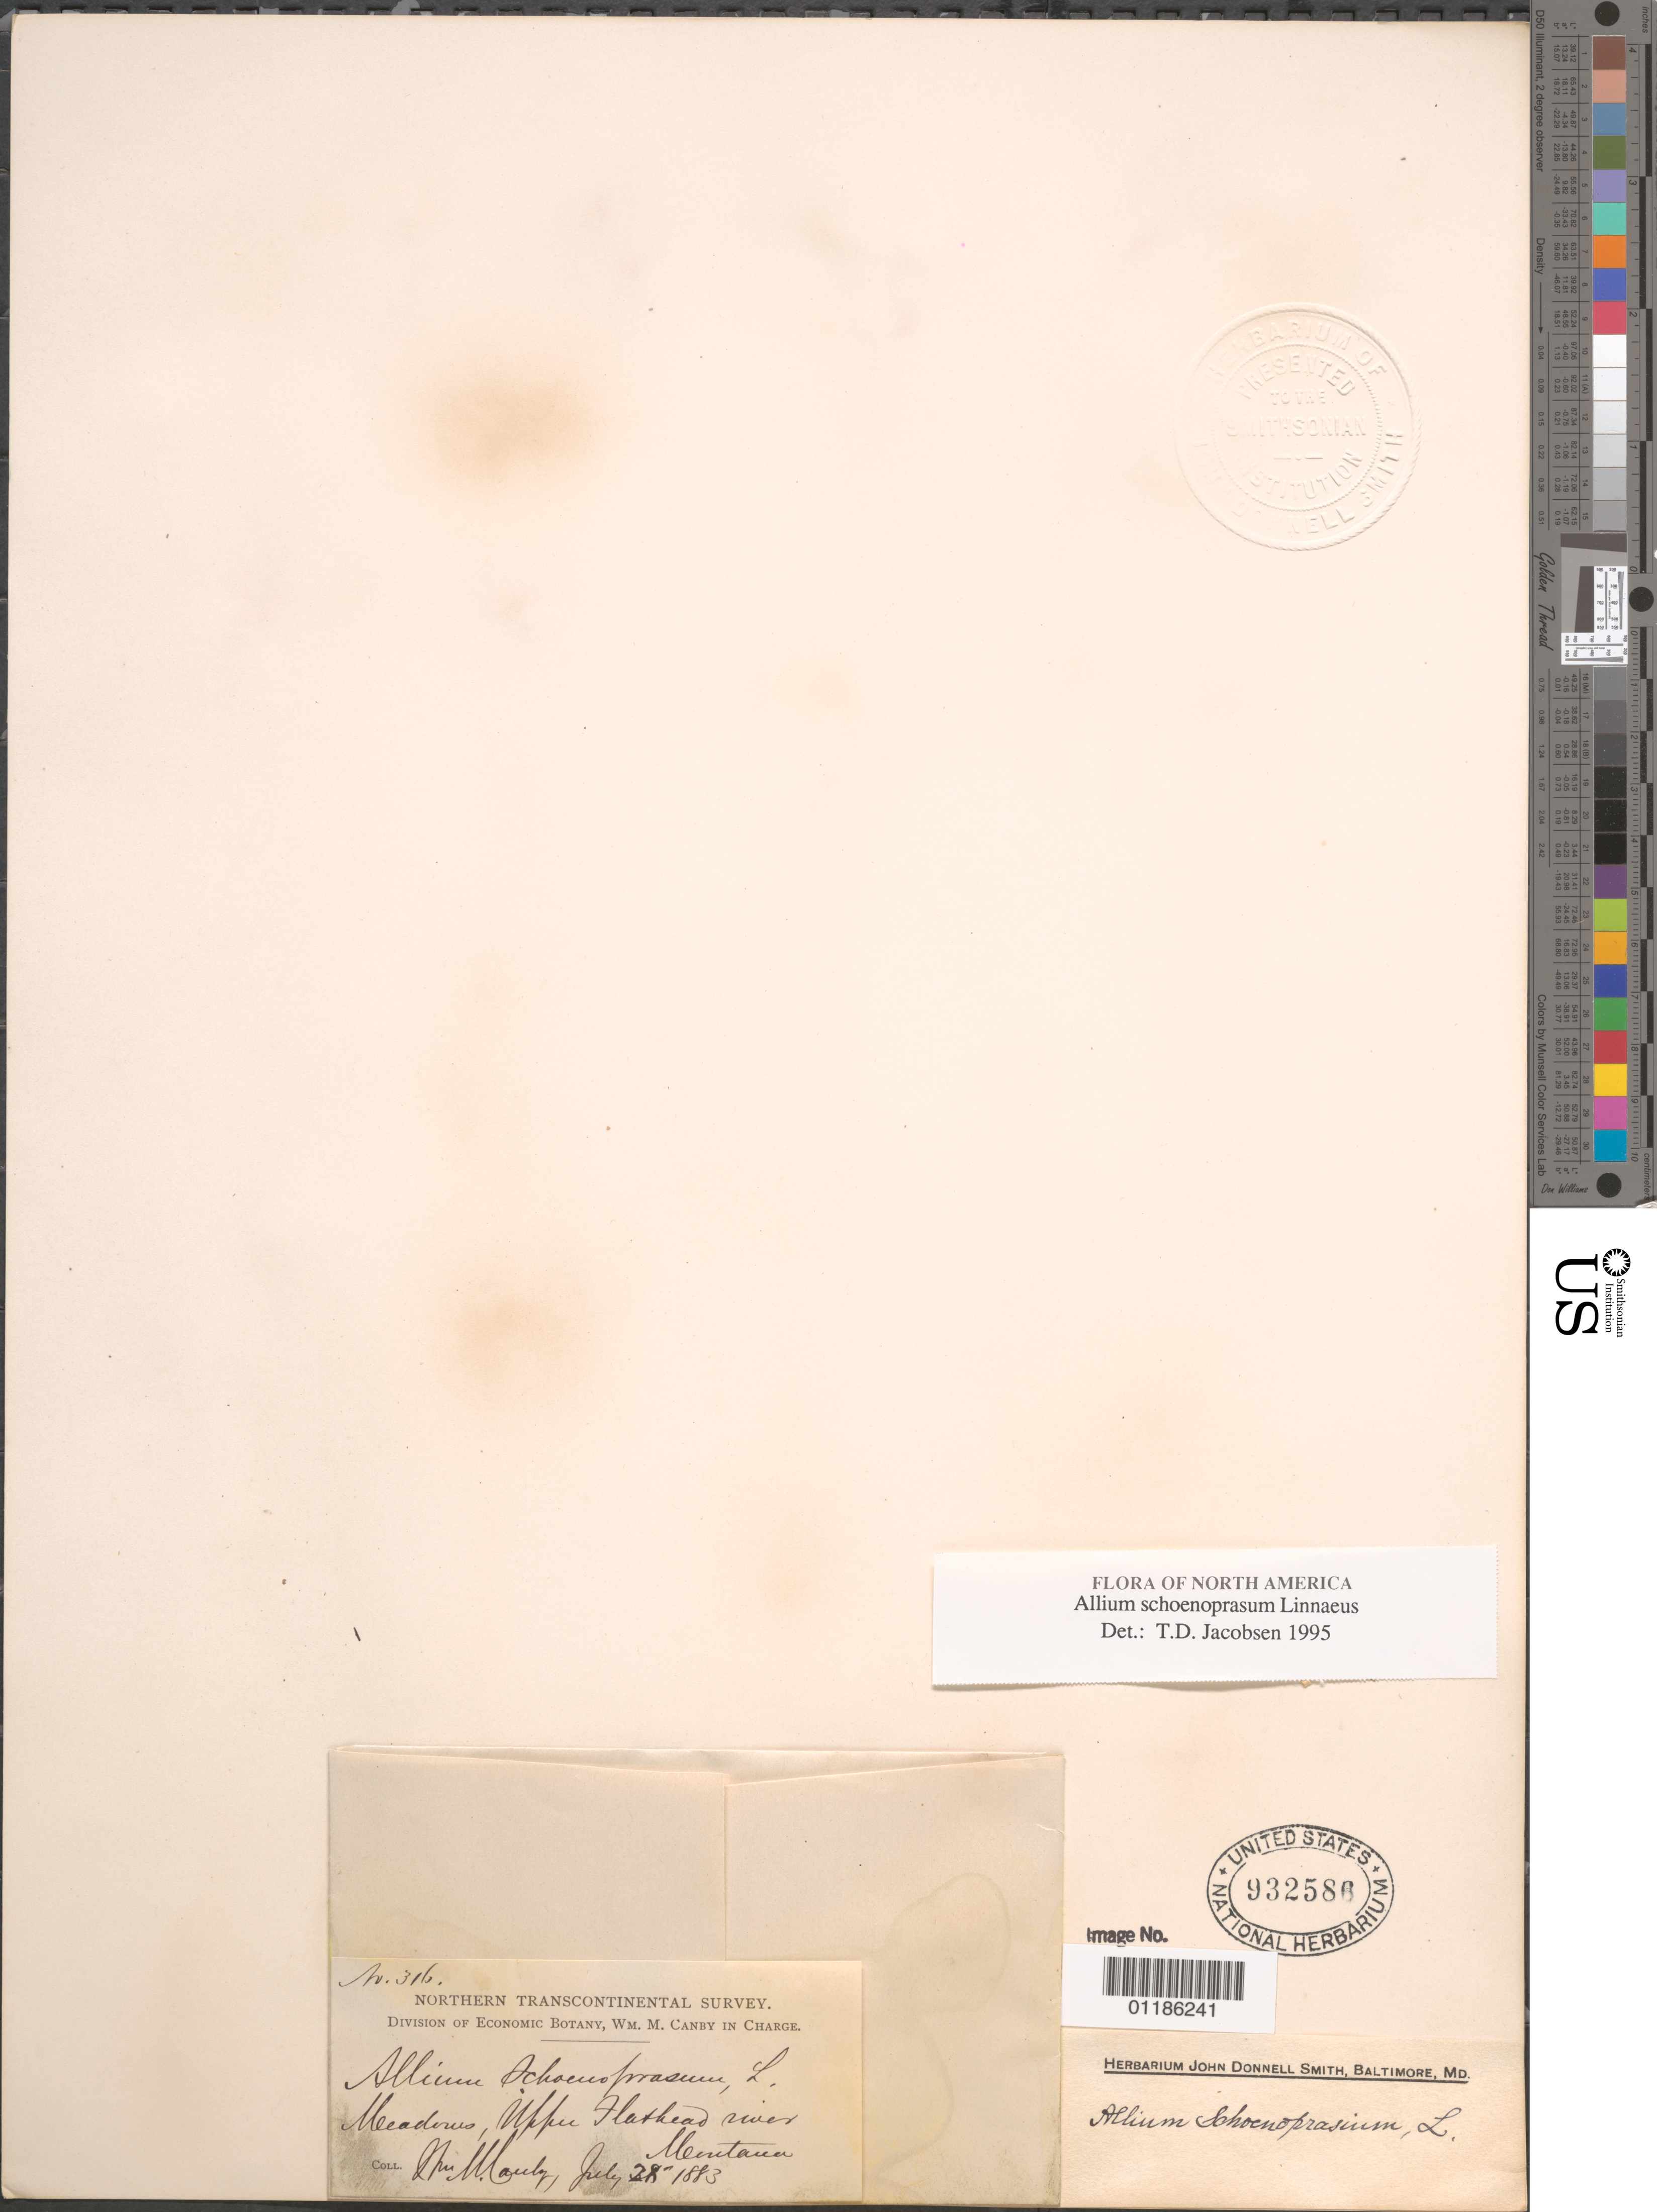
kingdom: Plantae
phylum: Tracheophyta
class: Liliopsida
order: Asparagales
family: Amaryllidaceae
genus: Allium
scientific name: Allium schoenoprasum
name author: L.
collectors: W. M. Canby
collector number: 316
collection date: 1883-07-28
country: United States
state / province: Montana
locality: Upper Flathead River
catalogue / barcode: US 932586